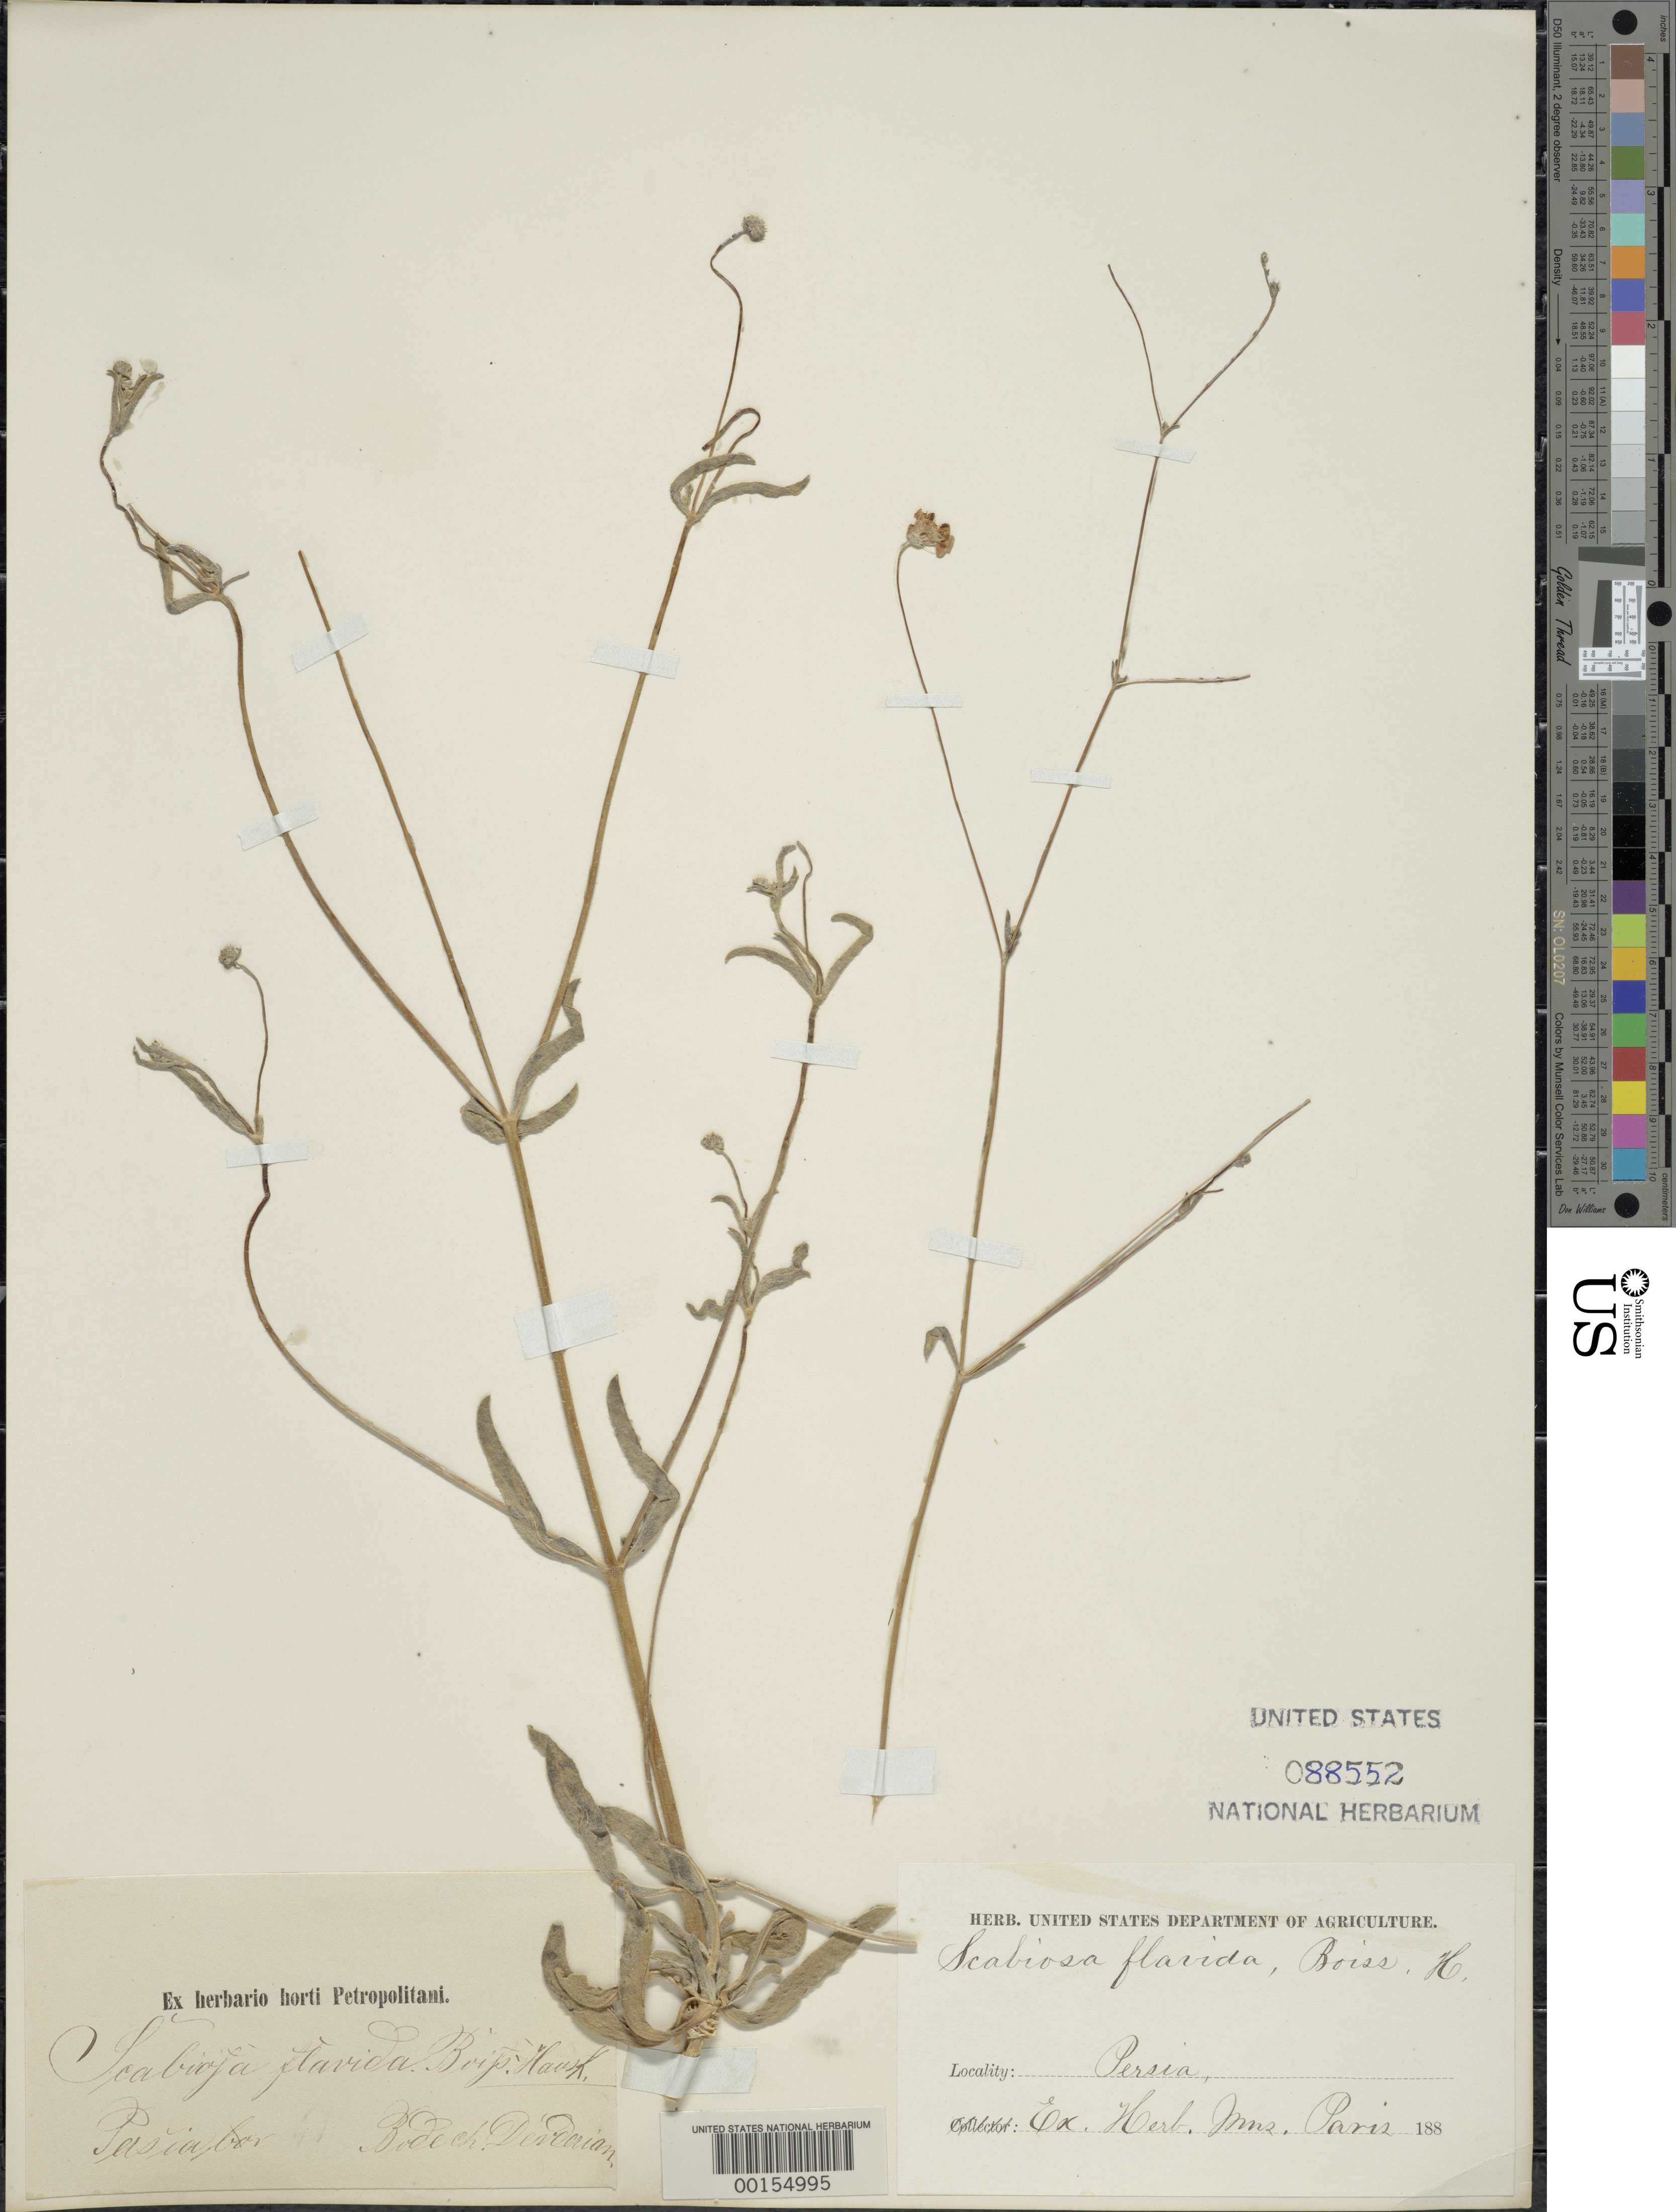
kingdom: Plantae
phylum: Tracheophyta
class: Magnoliopsida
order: Dipsacales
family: Caprifoliaceae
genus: Scabiosa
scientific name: Scabiosa flavida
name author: Boiss. & Hausskn.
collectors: B. Desderian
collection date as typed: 188-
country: Iran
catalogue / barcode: US 88552